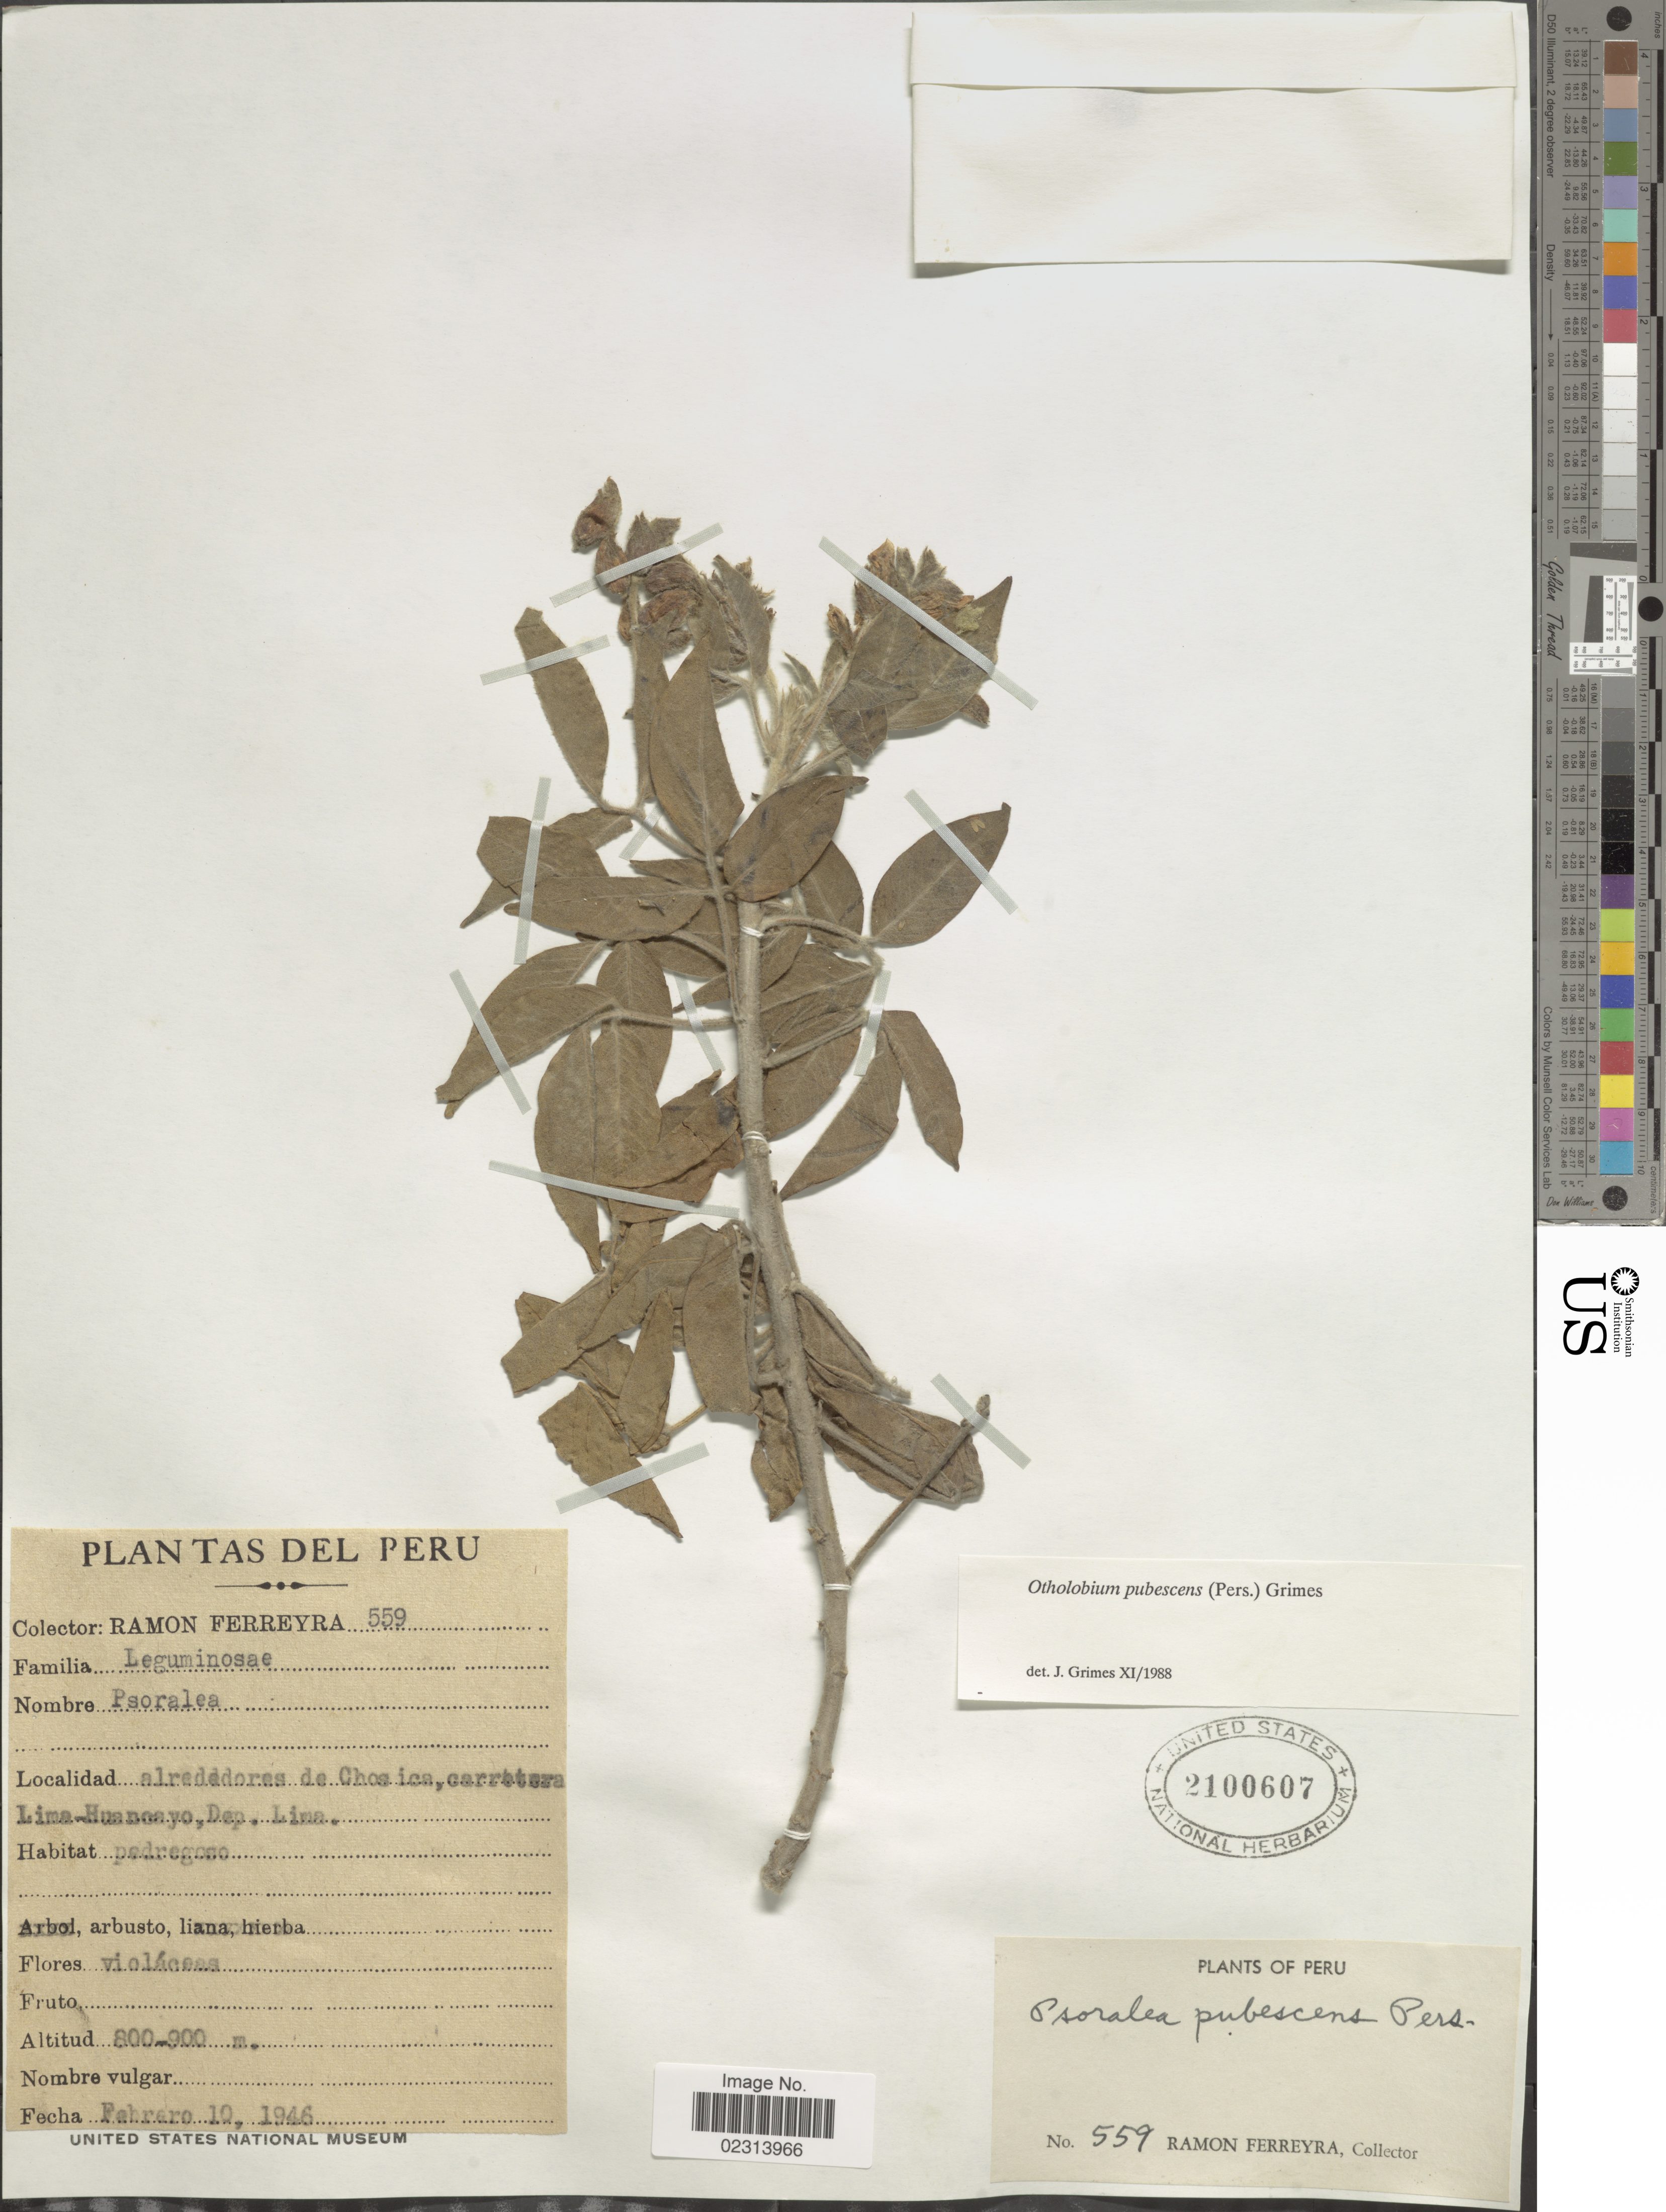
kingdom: Plantae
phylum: Tracheophyta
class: Magnoliopsida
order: Fabales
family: Fabaceae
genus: Otholobium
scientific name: Otholobium pubescens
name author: (Poir.) J.W. Grimes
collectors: R. A. Ferreyra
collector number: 559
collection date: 1946-02-10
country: Peru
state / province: Lima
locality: Alrededores de Chosica, carretera Lima-Huancayo, Dep. Lima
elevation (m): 800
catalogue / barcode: US 2100607